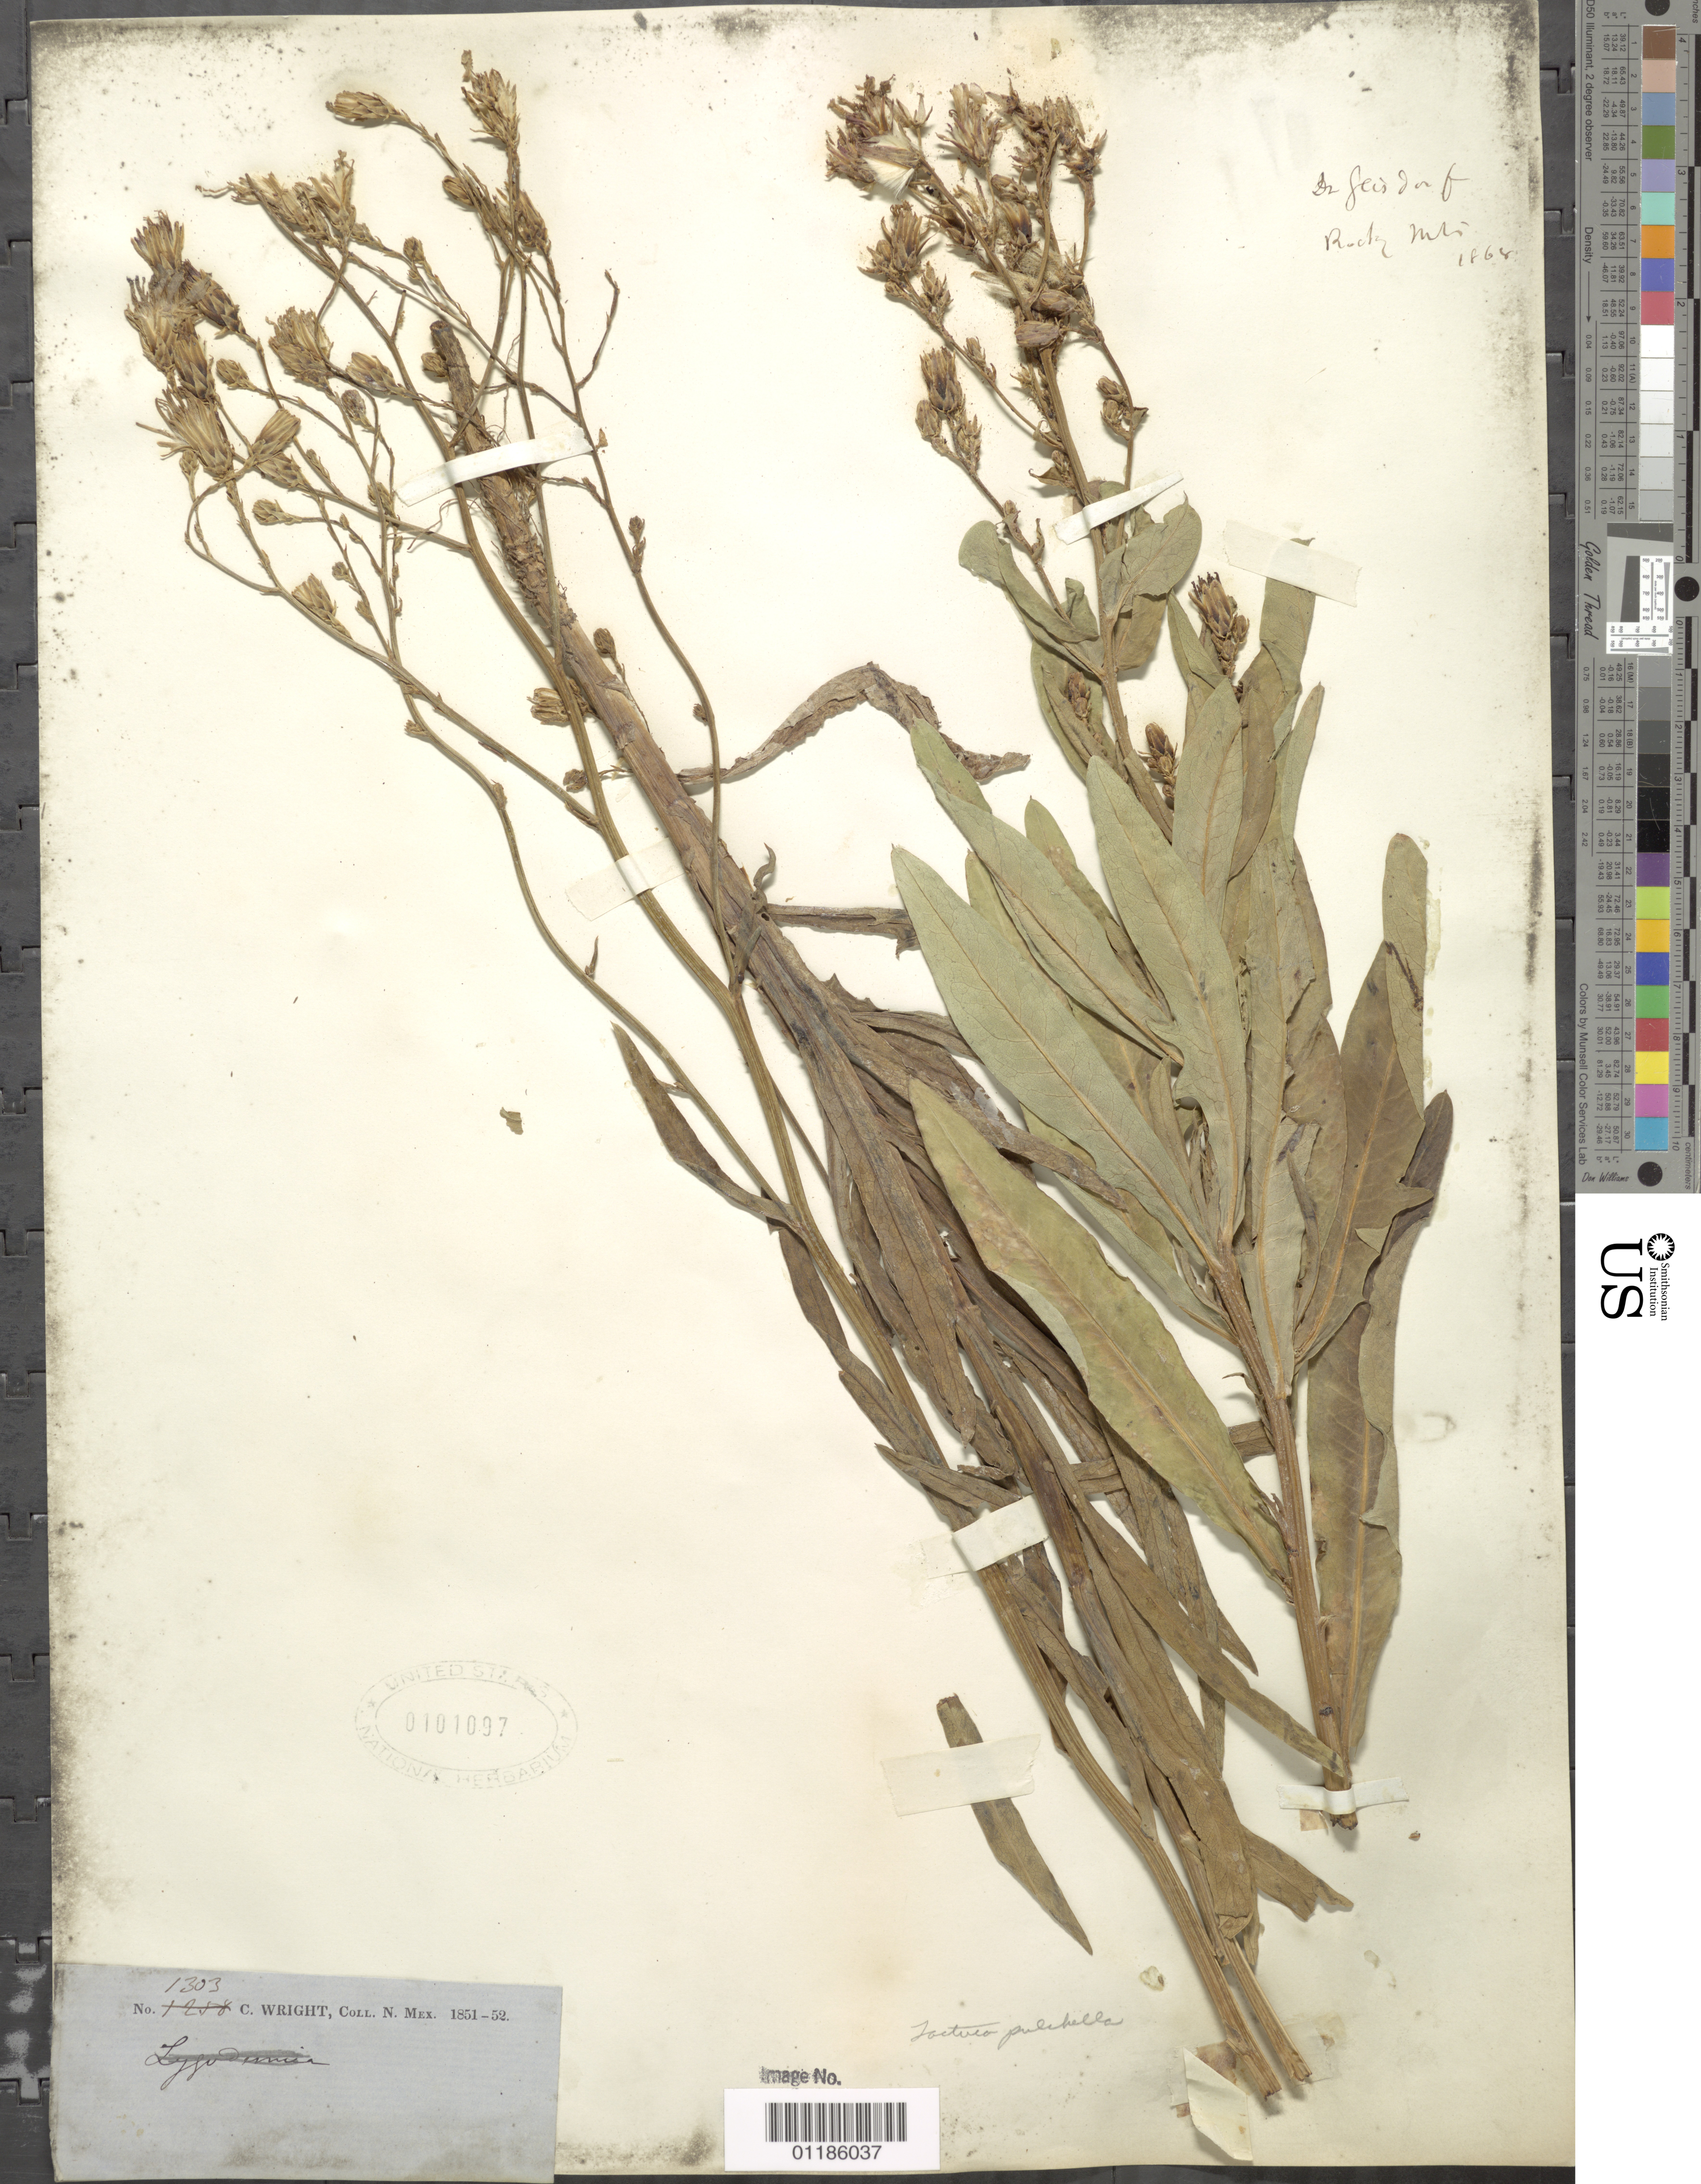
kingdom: Plantae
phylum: Tracheophyta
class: Magnoliopsida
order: Asterales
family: Asteraceae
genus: Lactuca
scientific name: Lactuca tatarica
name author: (L.) C.A. Mey.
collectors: C. Wright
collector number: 1303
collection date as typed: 1851 to -- --- 1852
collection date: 1851/1852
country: United States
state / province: New Mexico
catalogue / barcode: US 101097